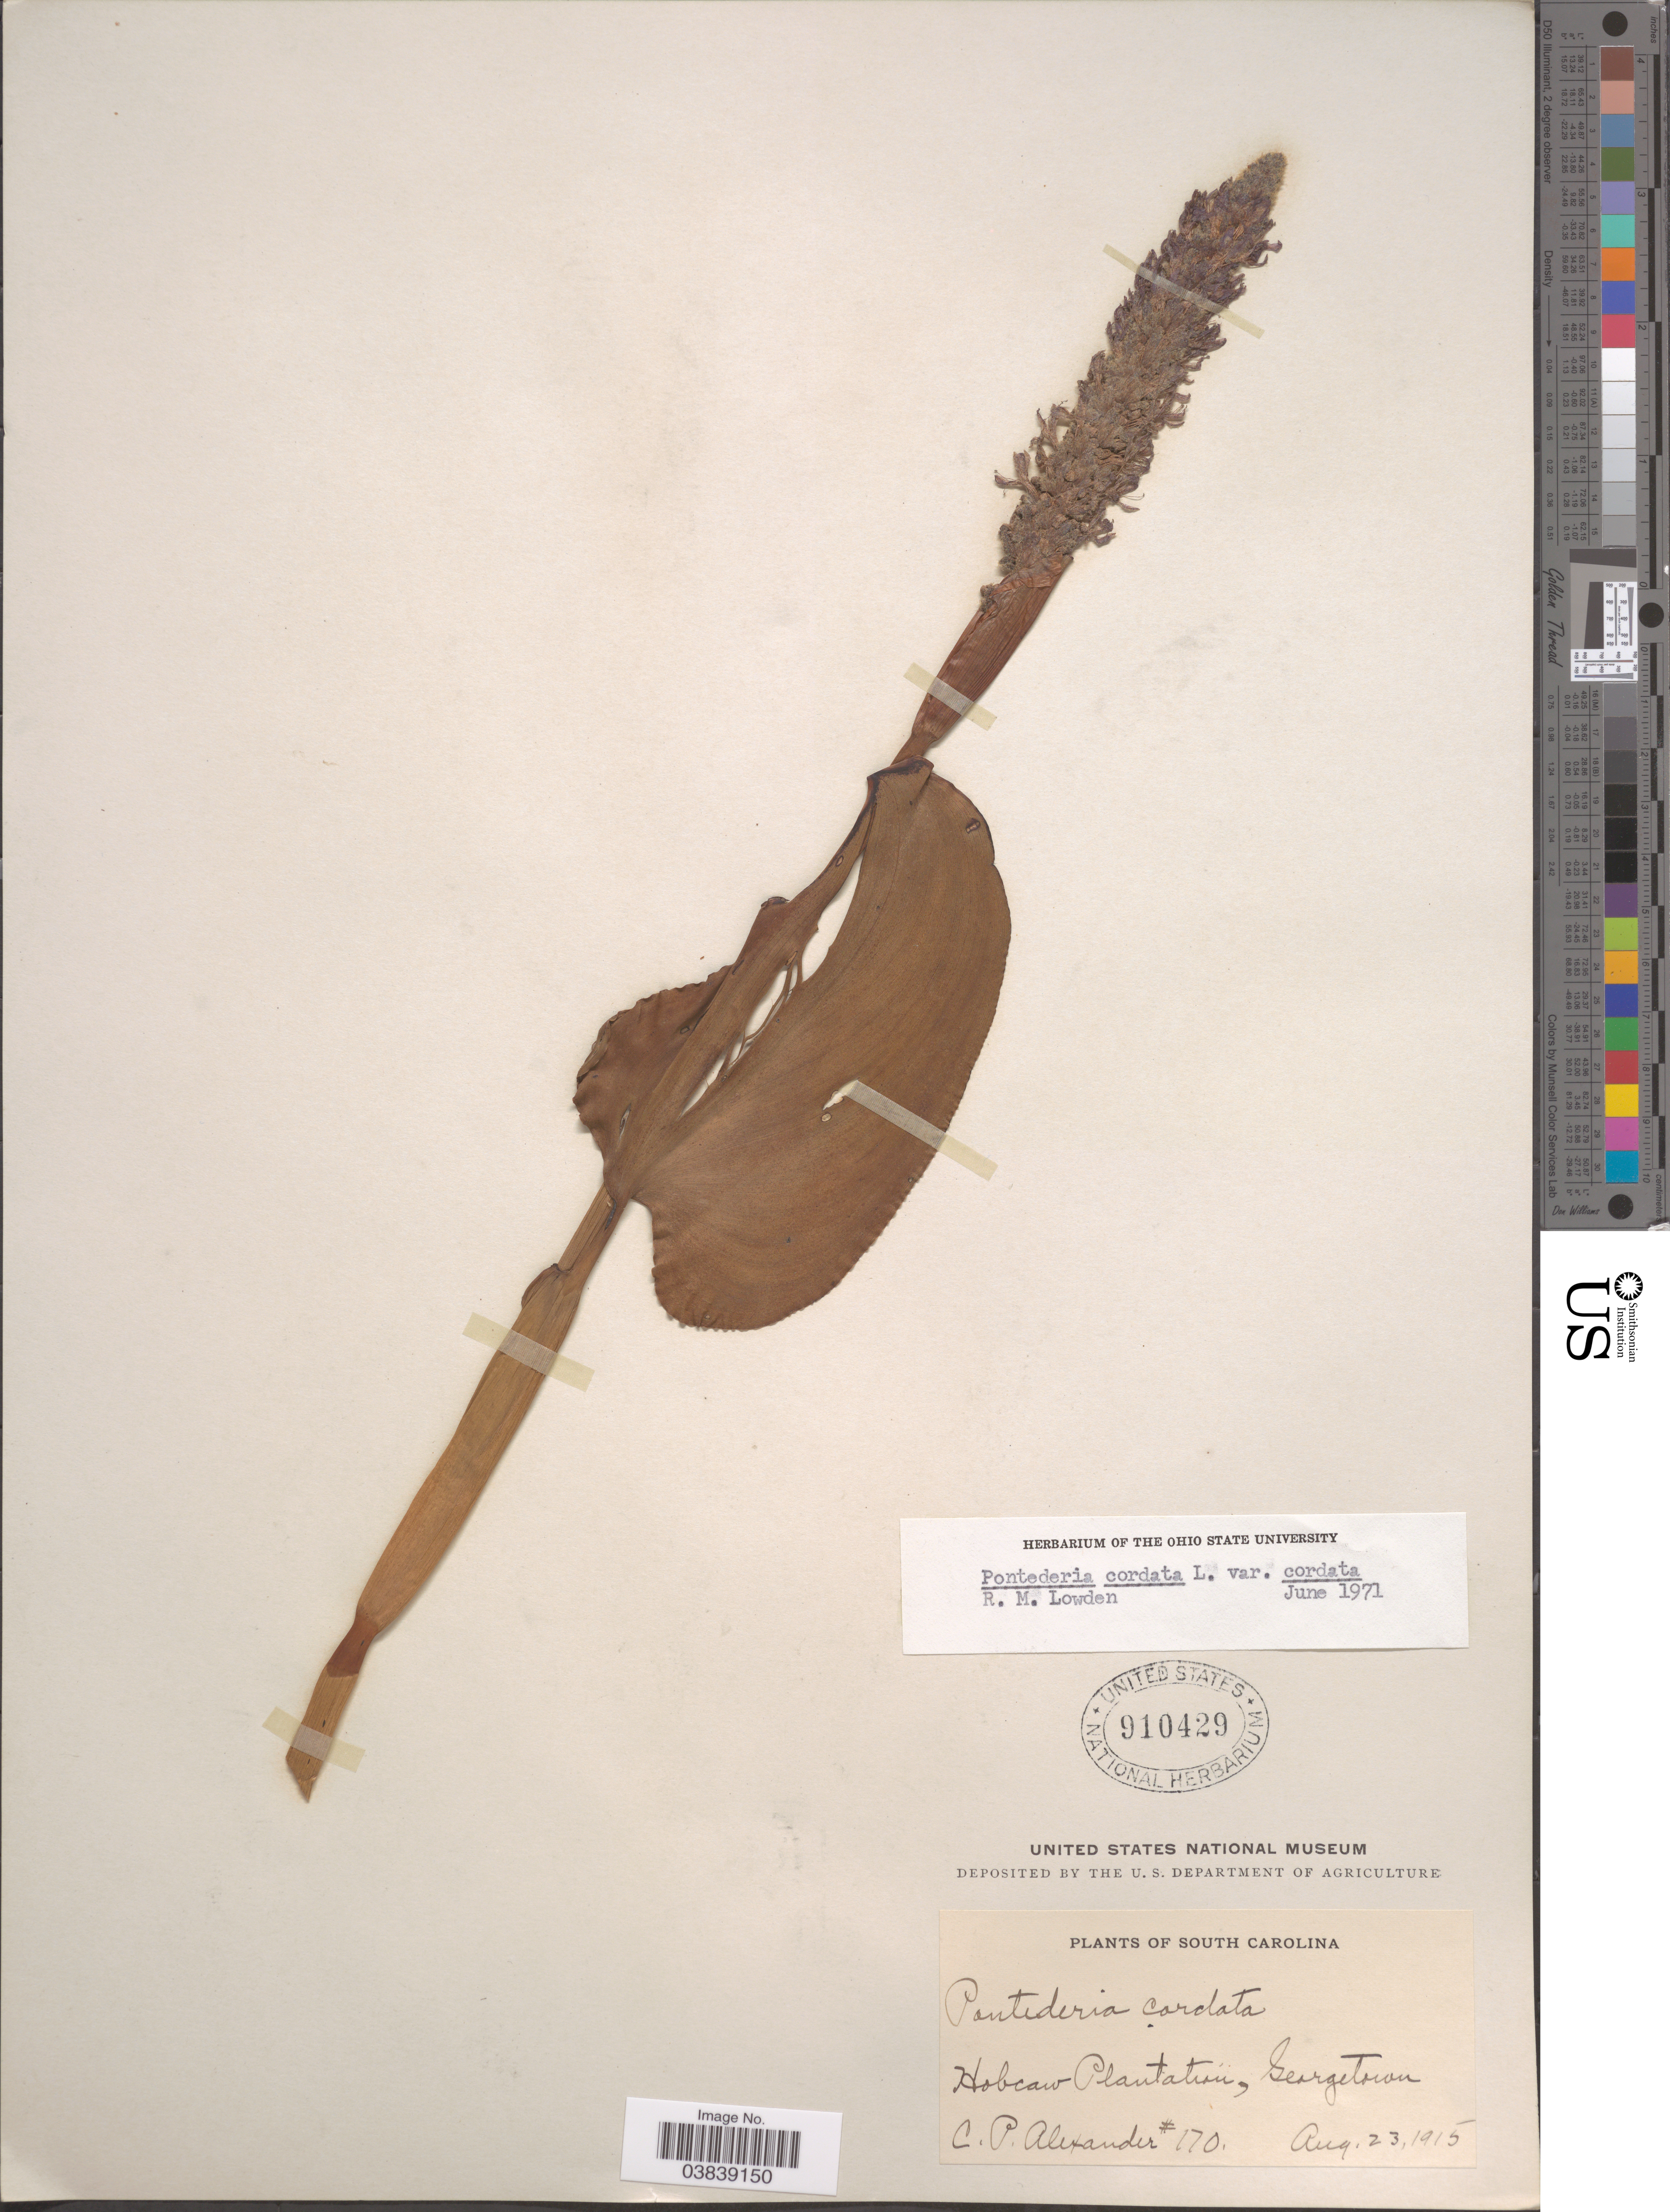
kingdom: Plantae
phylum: Tracheophyta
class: Liliopsida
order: Commelinales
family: Pontederiaceae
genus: Pontederia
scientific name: Pontederia cordata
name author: L.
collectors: C. P. Alexander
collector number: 170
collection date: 1915-08-23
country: United States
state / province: South Carolina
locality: Hobcaw Plantation, Georgetown.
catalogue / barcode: US 910429